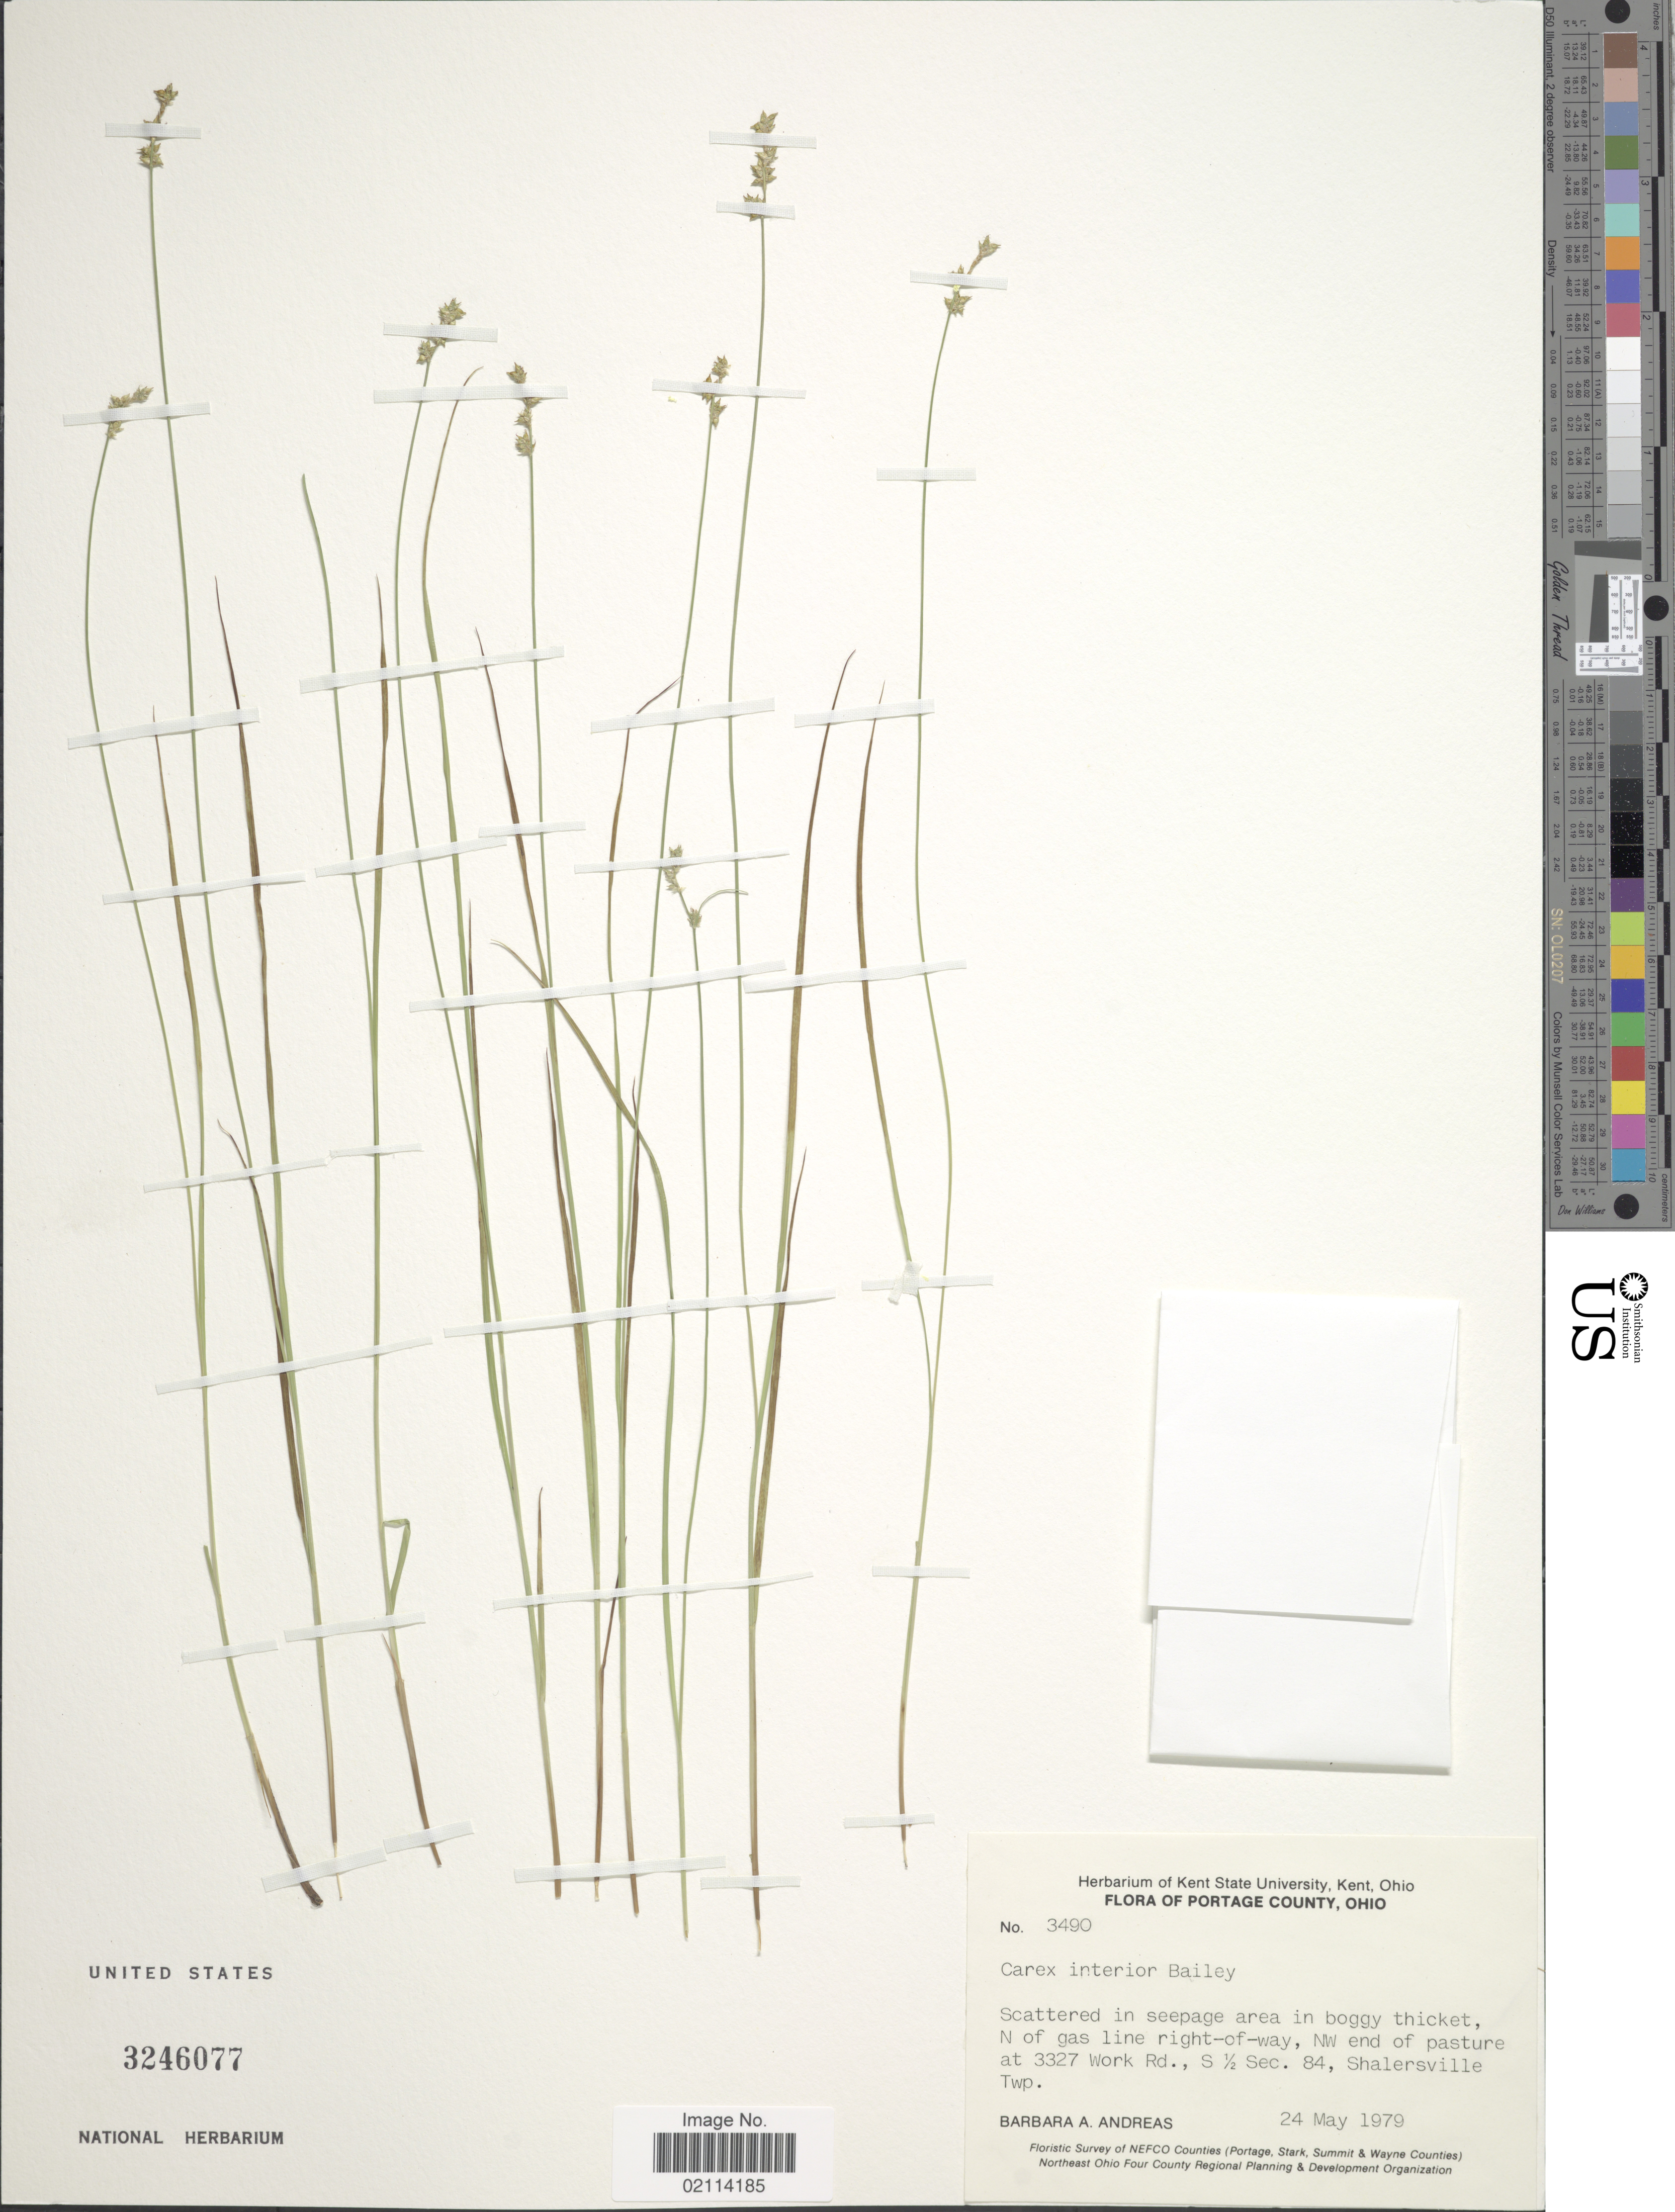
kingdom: Plantae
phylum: Tracheophyta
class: Liliopsida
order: Poales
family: Cyperaceae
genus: Carex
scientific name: Carex interior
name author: L.H. Bailey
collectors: B. A. Andreas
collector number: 3490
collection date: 1979-05-24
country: United States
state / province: Ohio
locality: Portage County, scattered in seepage area in boggy thicket, N of gas line right-of-way, NW end of pasture at 3327 Word Rd., S 1/2 Sec. 84, Shalersville Twp.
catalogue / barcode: US 3246077